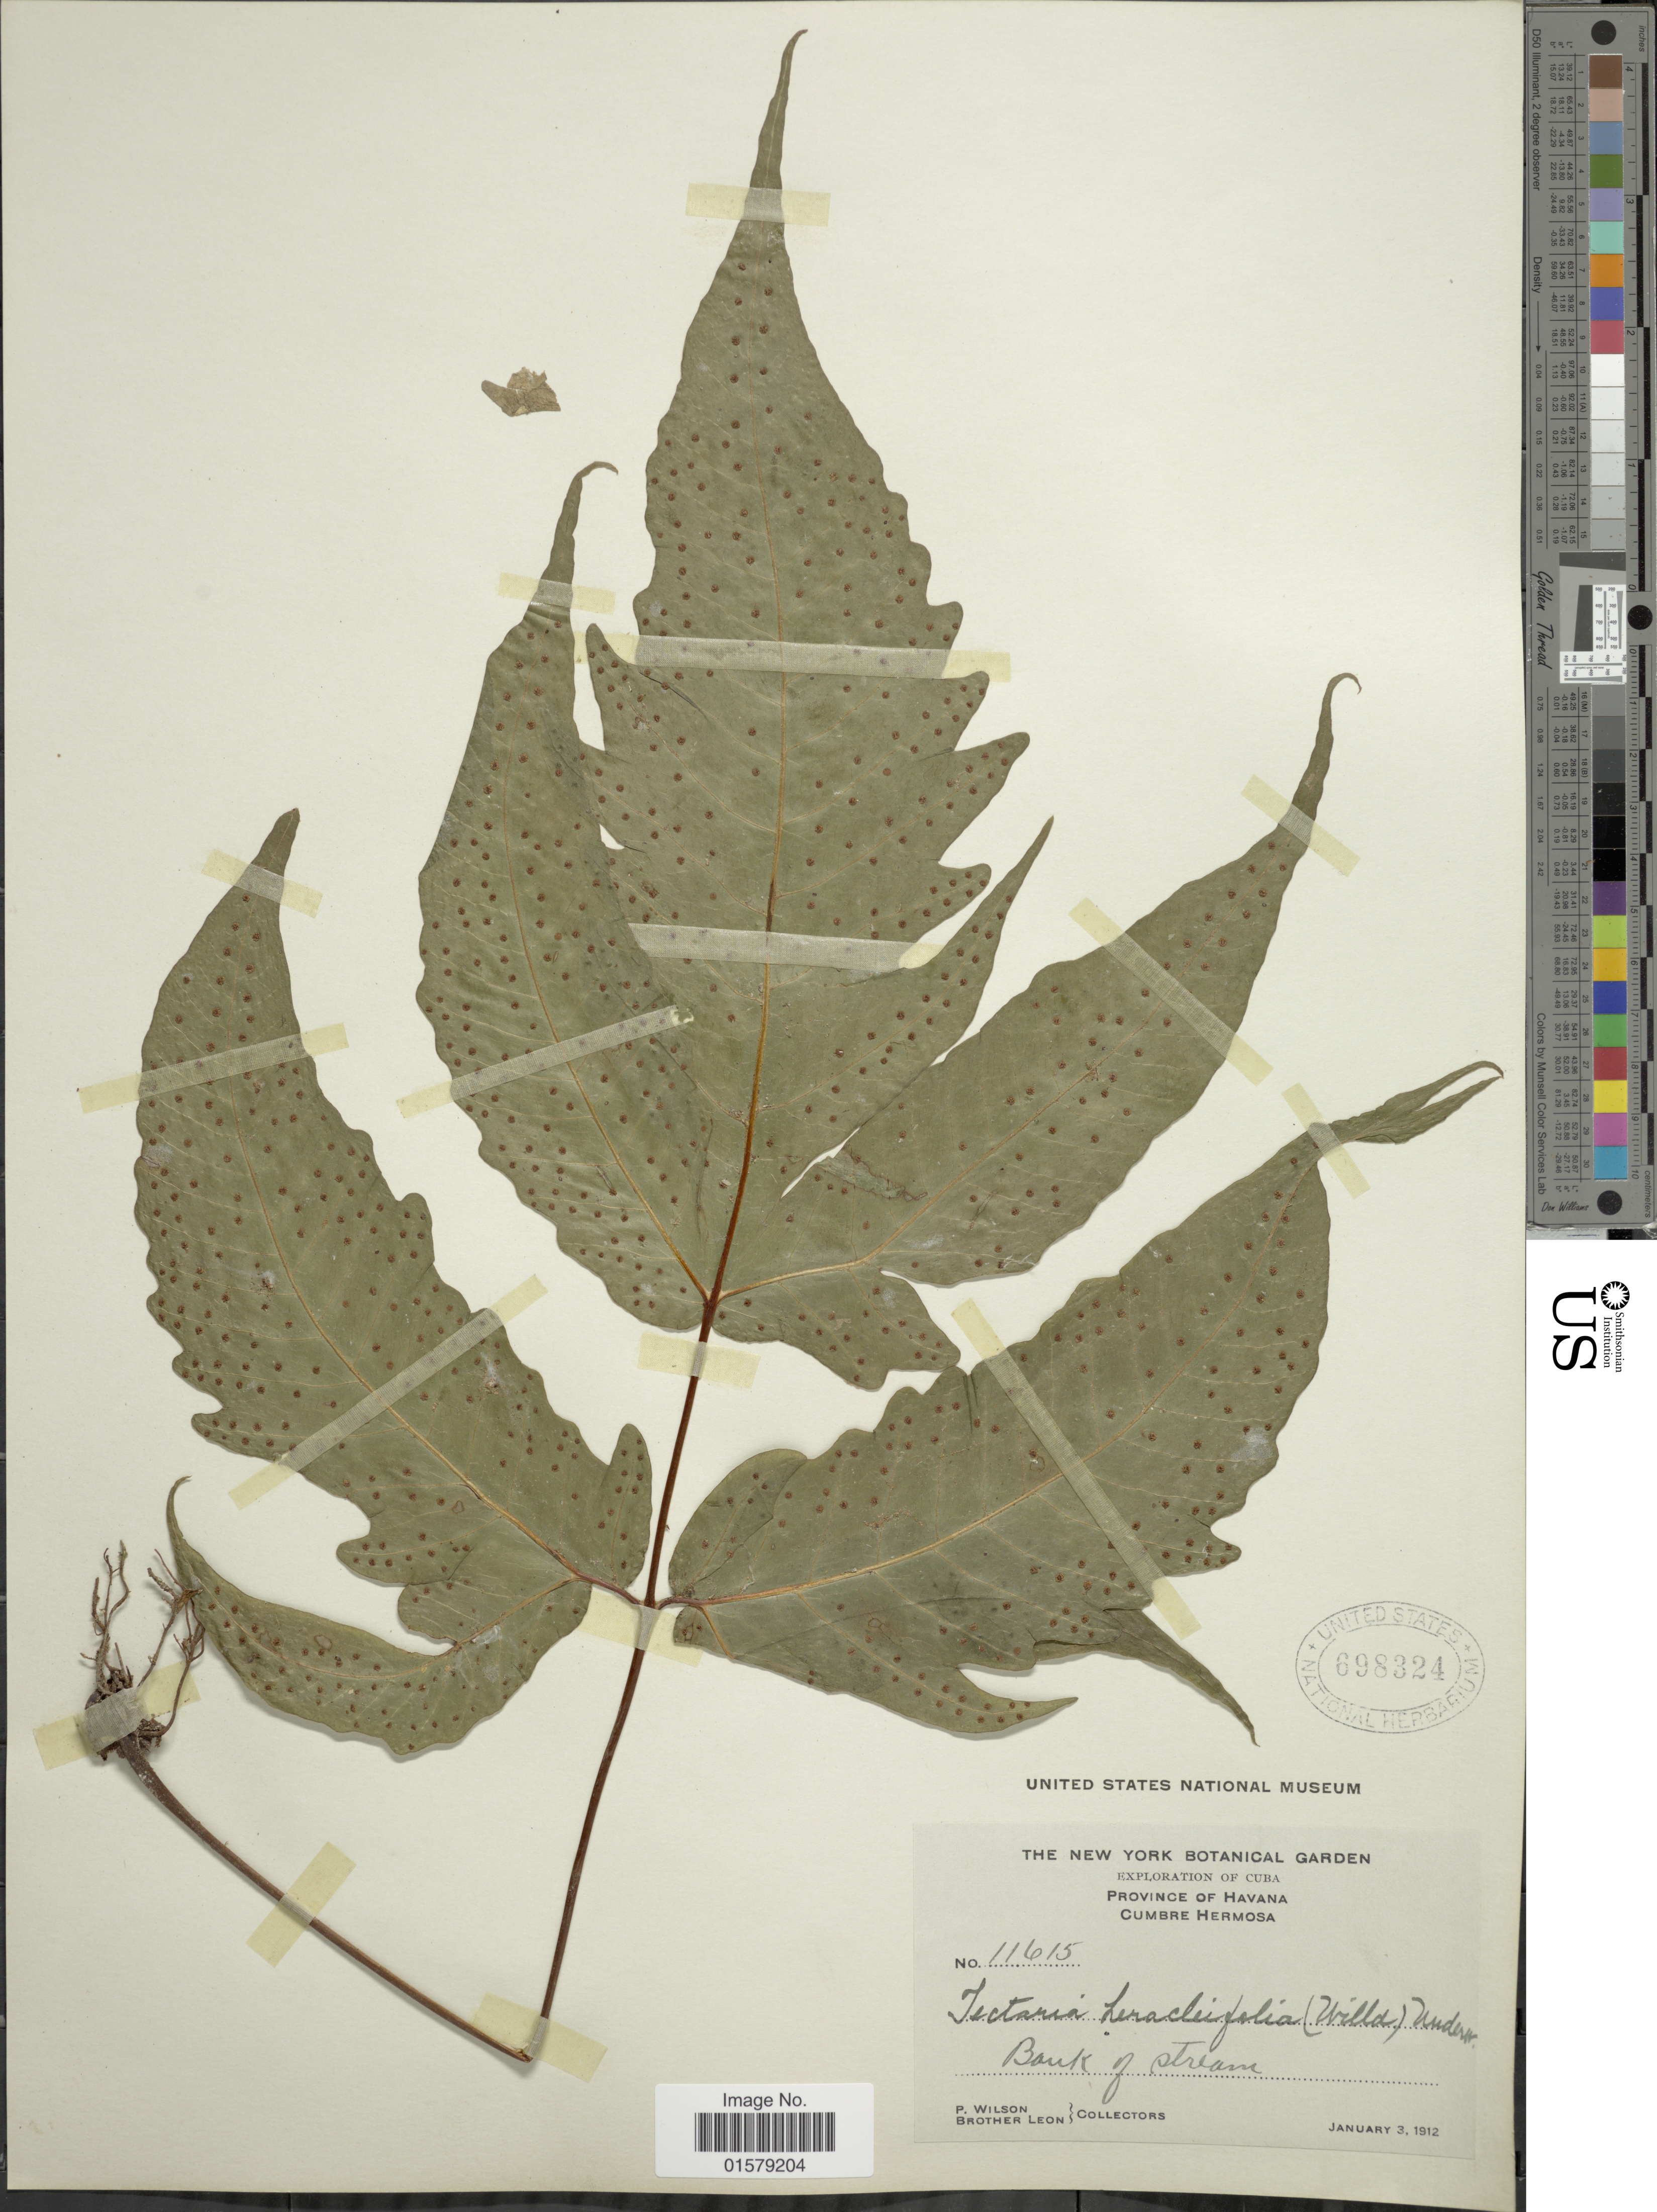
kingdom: Plantae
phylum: Tracheophyta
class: Polypodiopsida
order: Polypodiales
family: Tectariaceae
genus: Tectaria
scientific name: Tectaria heracleifolia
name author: (Willd.) Underw.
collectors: P. Wilson & Bro. León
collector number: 11615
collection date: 1912-01-03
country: Cuba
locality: Province of Havana, Cumbre Hermosa, bank of streams.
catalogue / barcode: US 698324